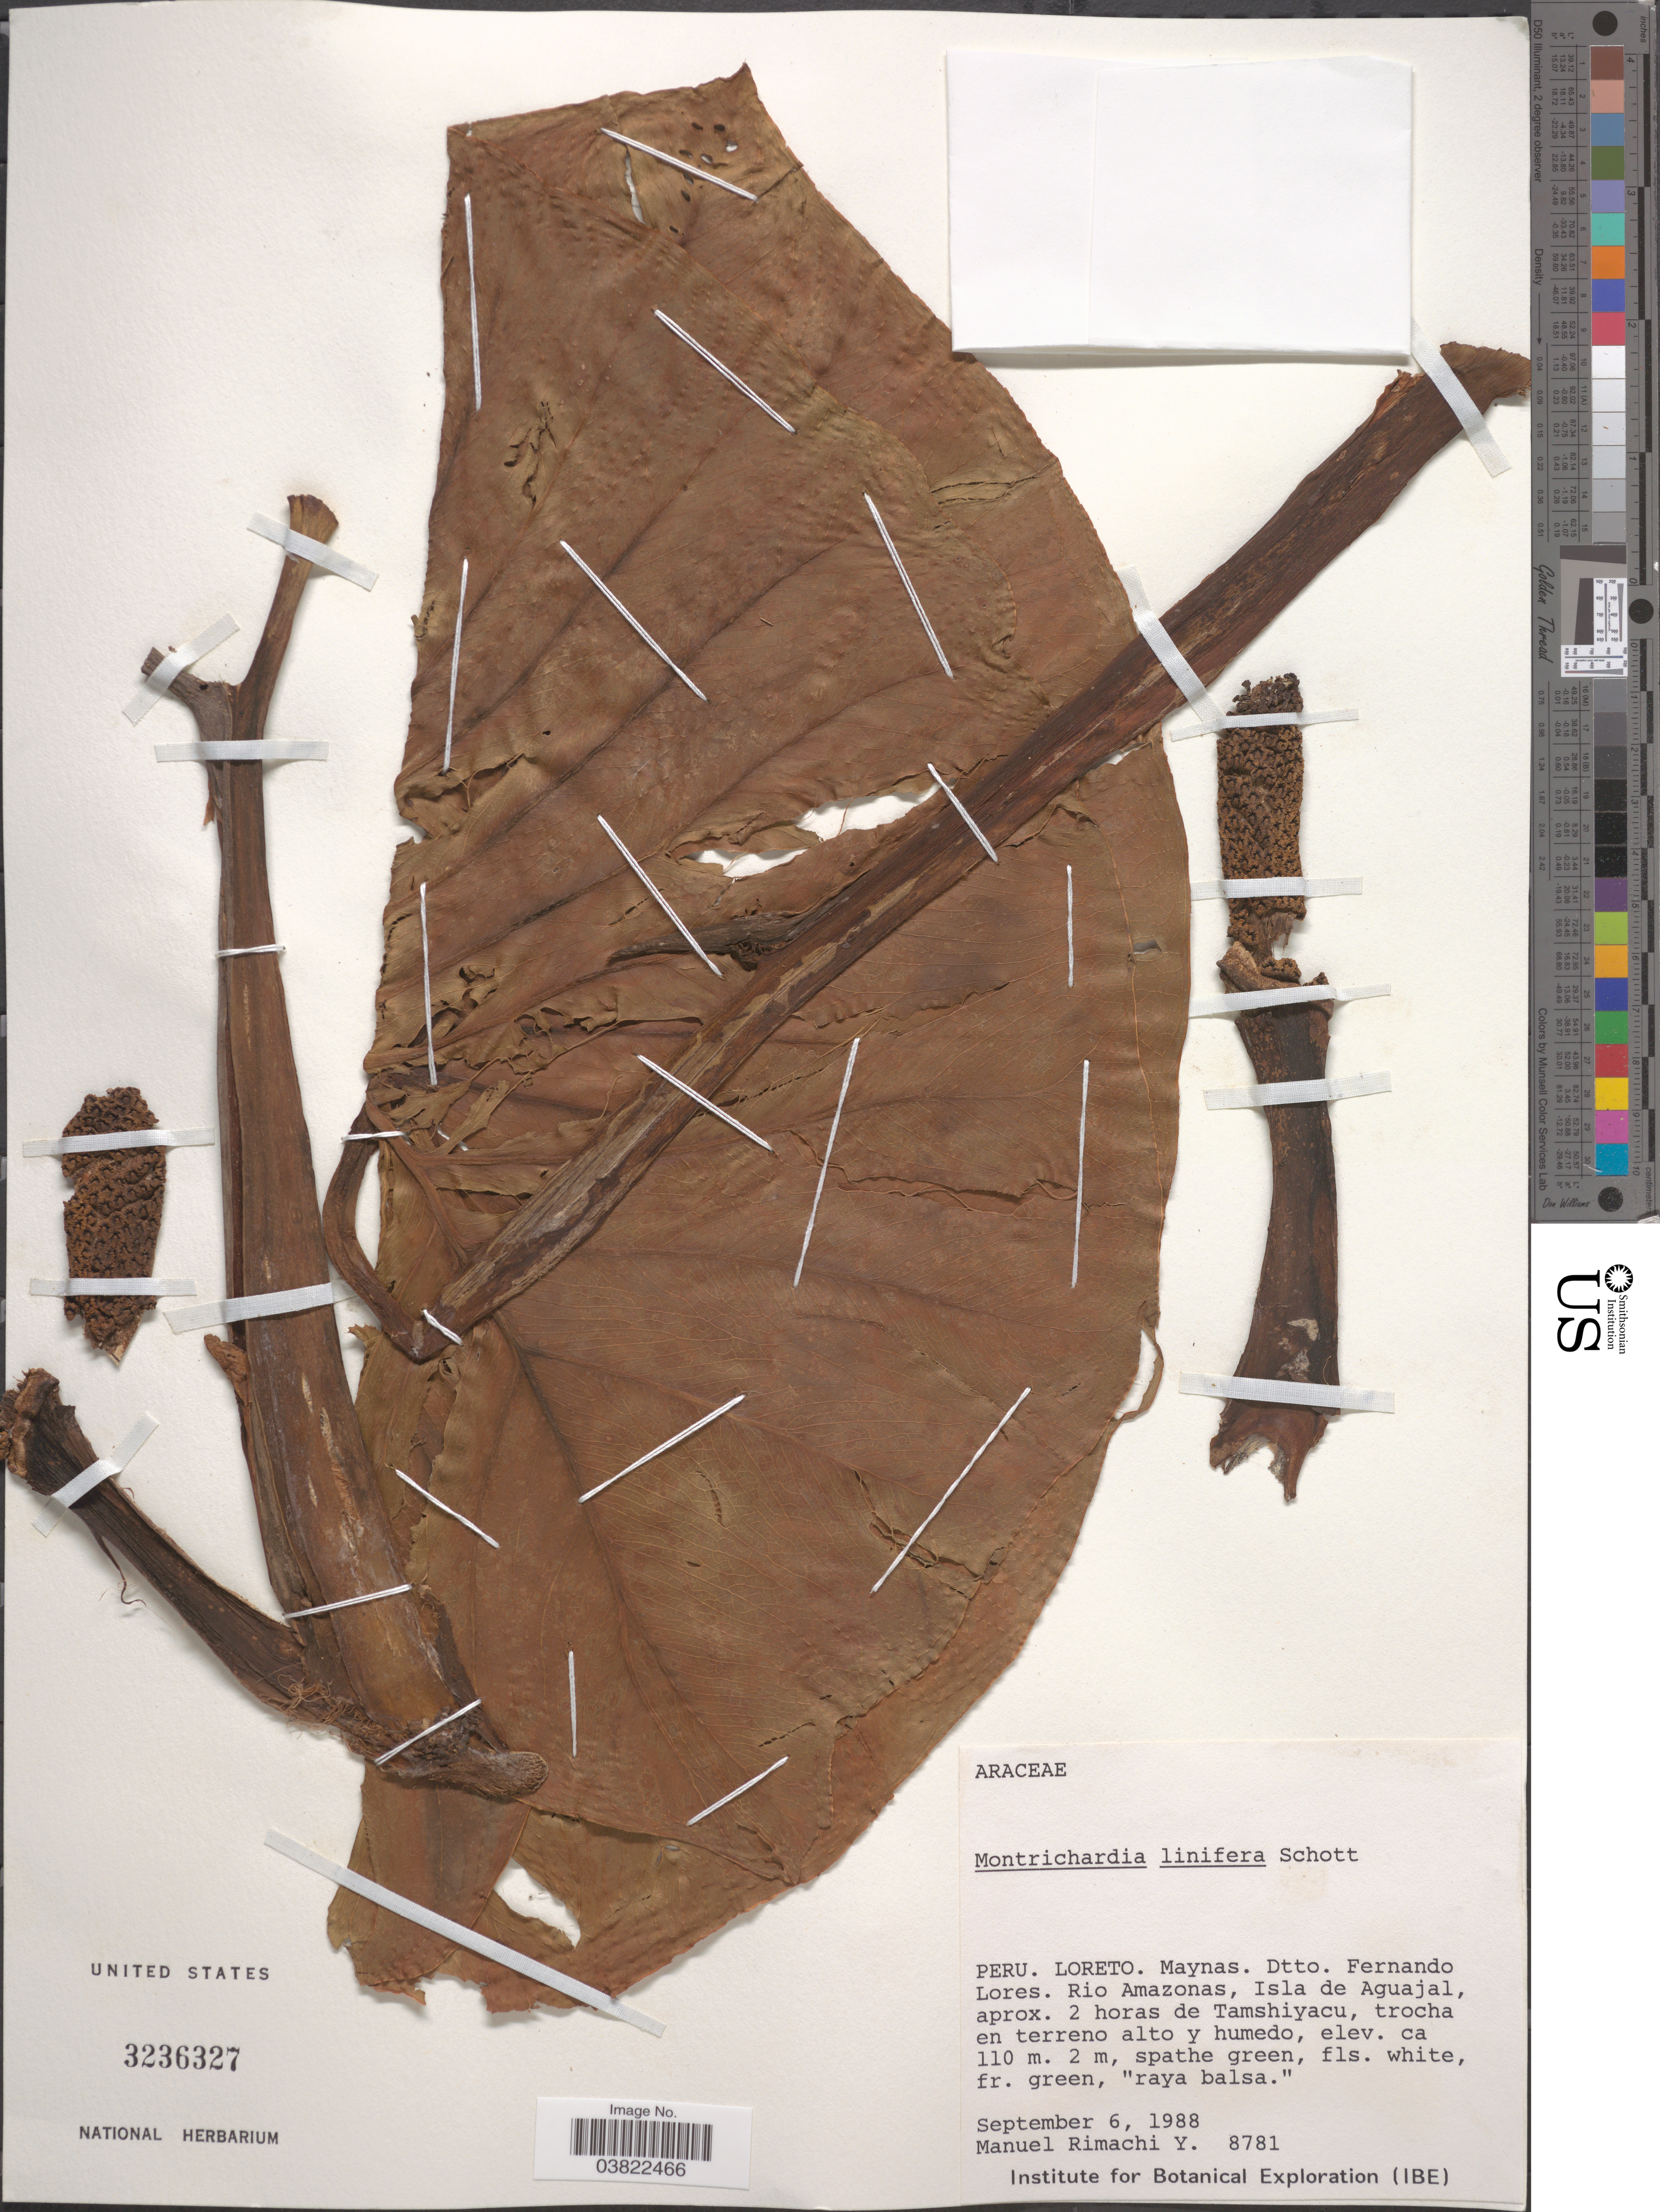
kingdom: Plantae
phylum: Tracheophyta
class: Liliopsida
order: Alismatales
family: Araceae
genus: Montrichardia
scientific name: Montrichardia linifera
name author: (Arruda) Schott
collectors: M. Rimachi Y.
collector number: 8781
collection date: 1988-09-06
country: Peru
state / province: Loreto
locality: Maynas. Dtto. Fernando Lores. Rio Amazonas, Isla de Aguajal,aprox. 2 horas de Tamshiyacu, trocha en terreno alto y humedo.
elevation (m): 110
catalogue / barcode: US 3236327